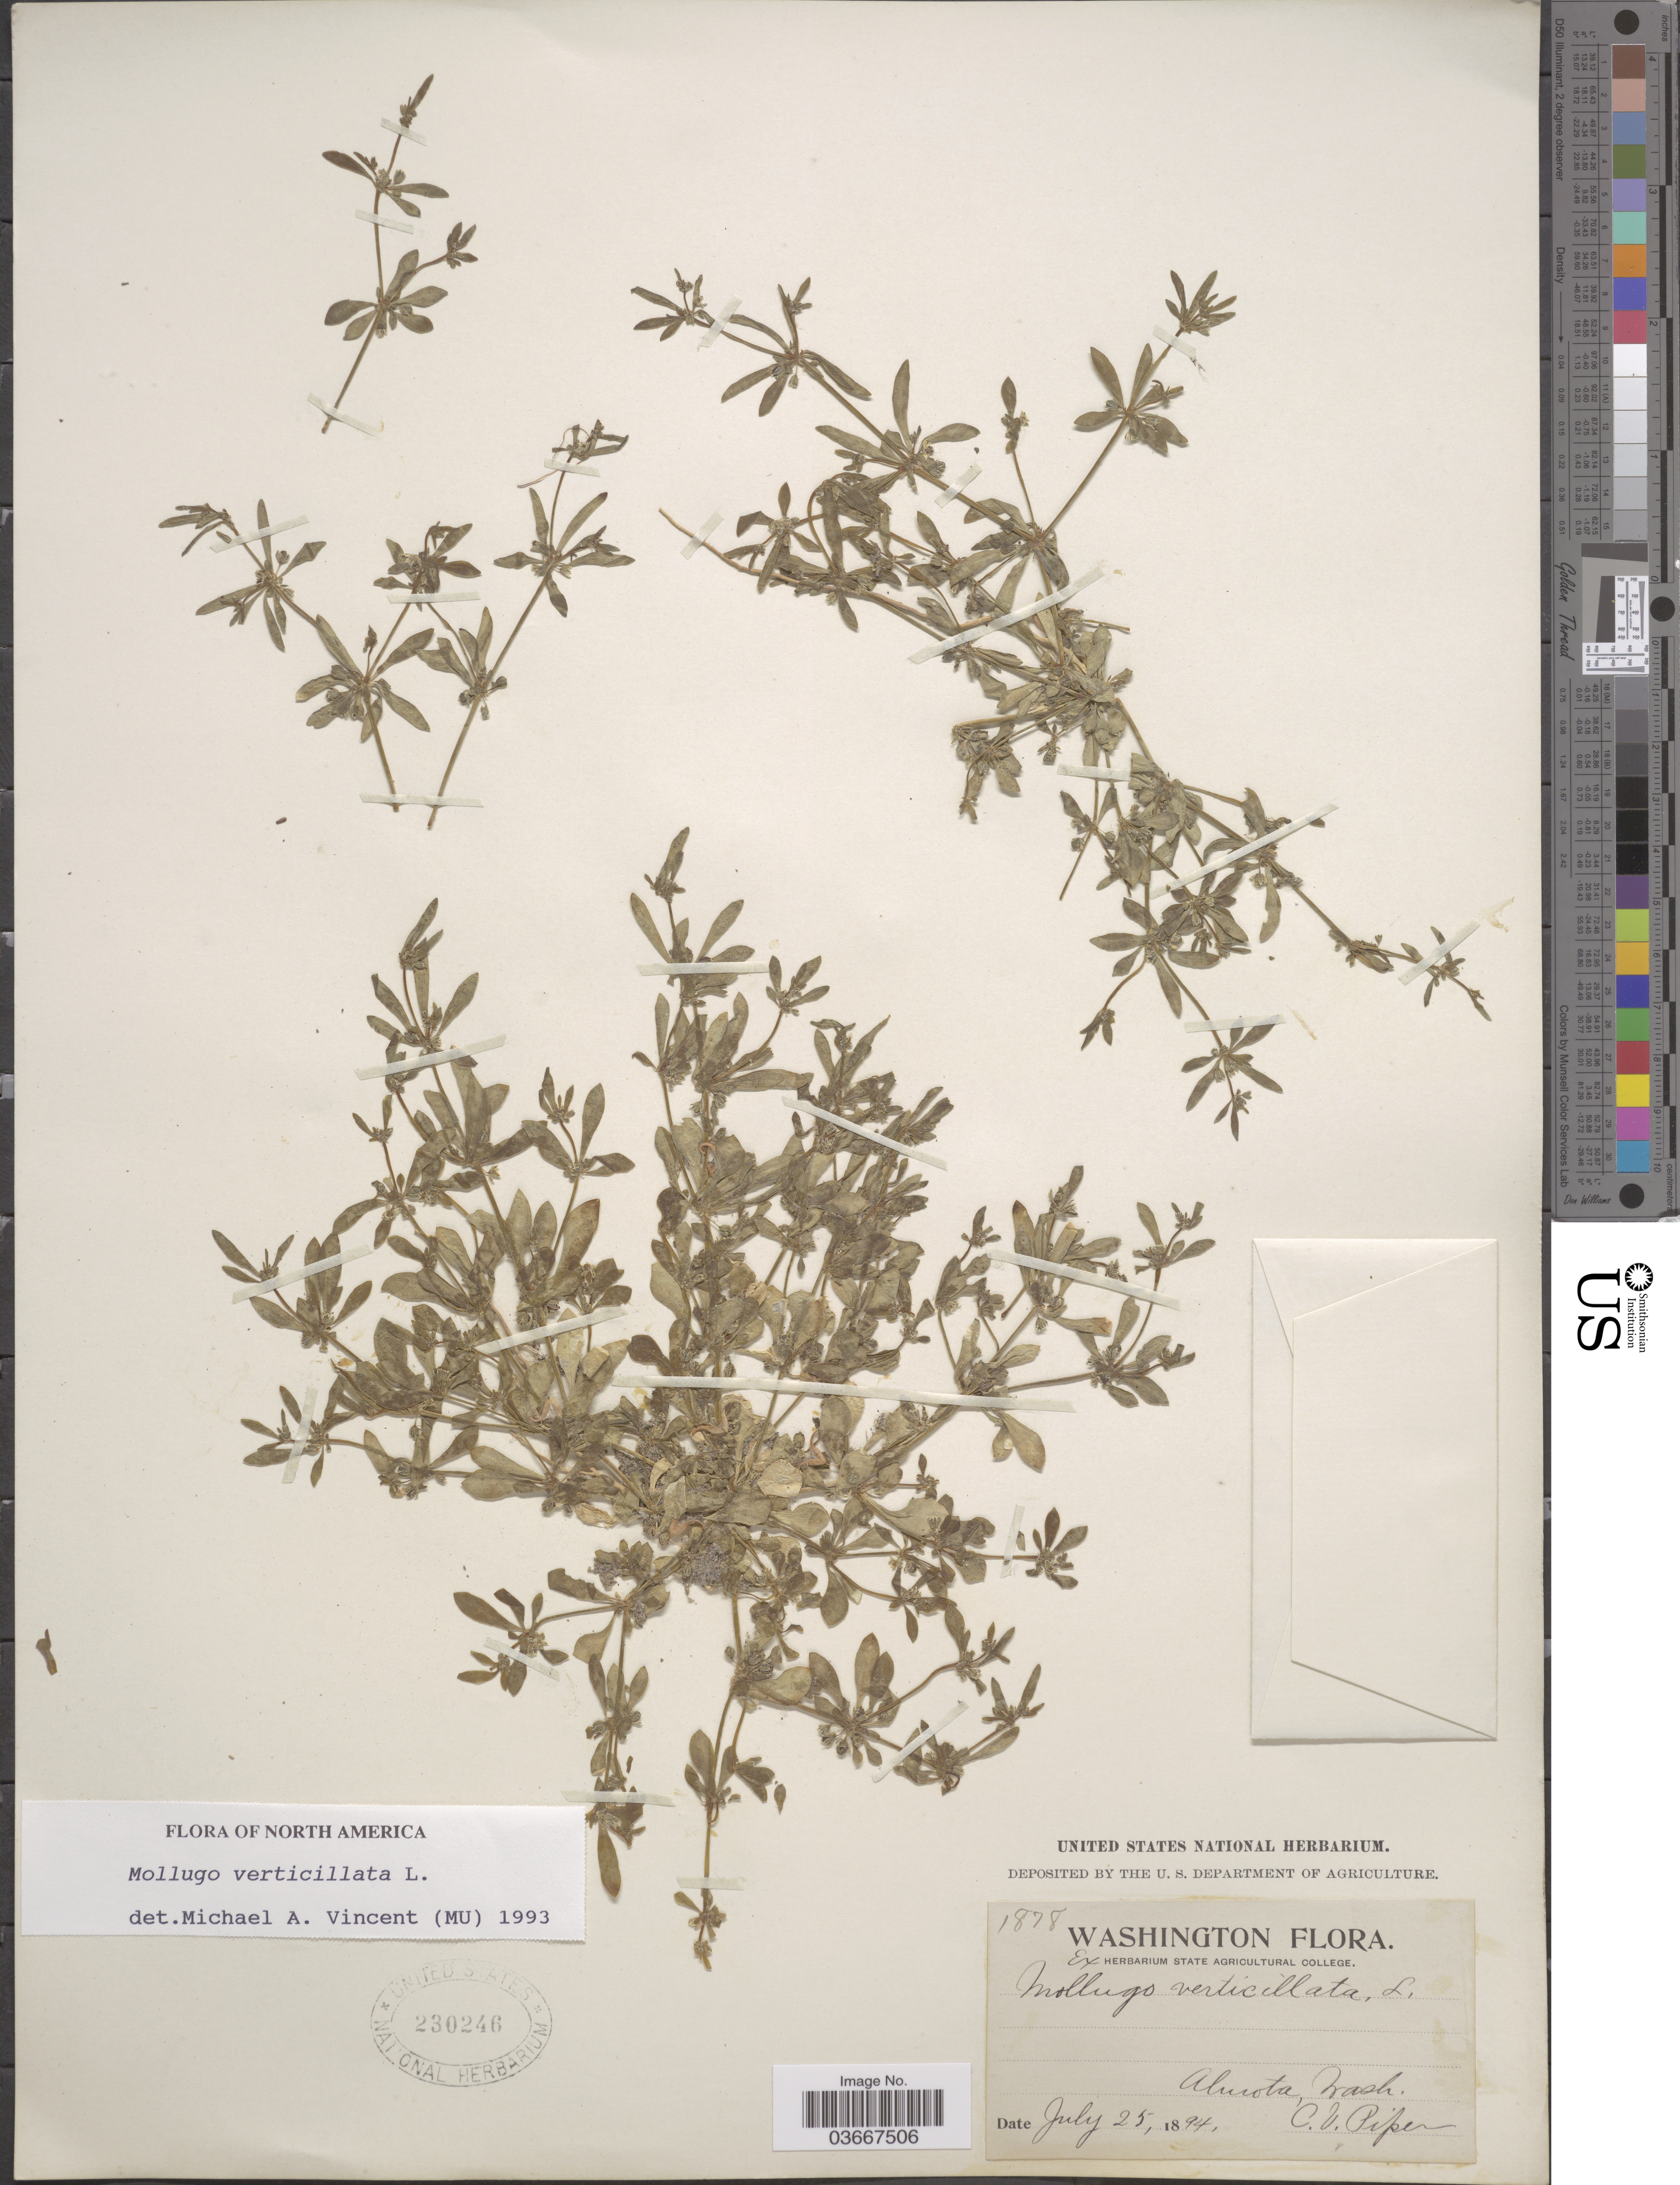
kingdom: Plantae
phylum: Tracheophyta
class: Magnoliopsida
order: Caryophyllales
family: Molluginaceae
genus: Mollugo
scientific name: Mollugo verticillata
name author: L.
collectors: C. V. Piper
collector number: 1878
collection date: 1894-07-25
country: United States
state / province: Washington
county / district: Whitman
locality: Almota.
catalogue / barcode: US 230246